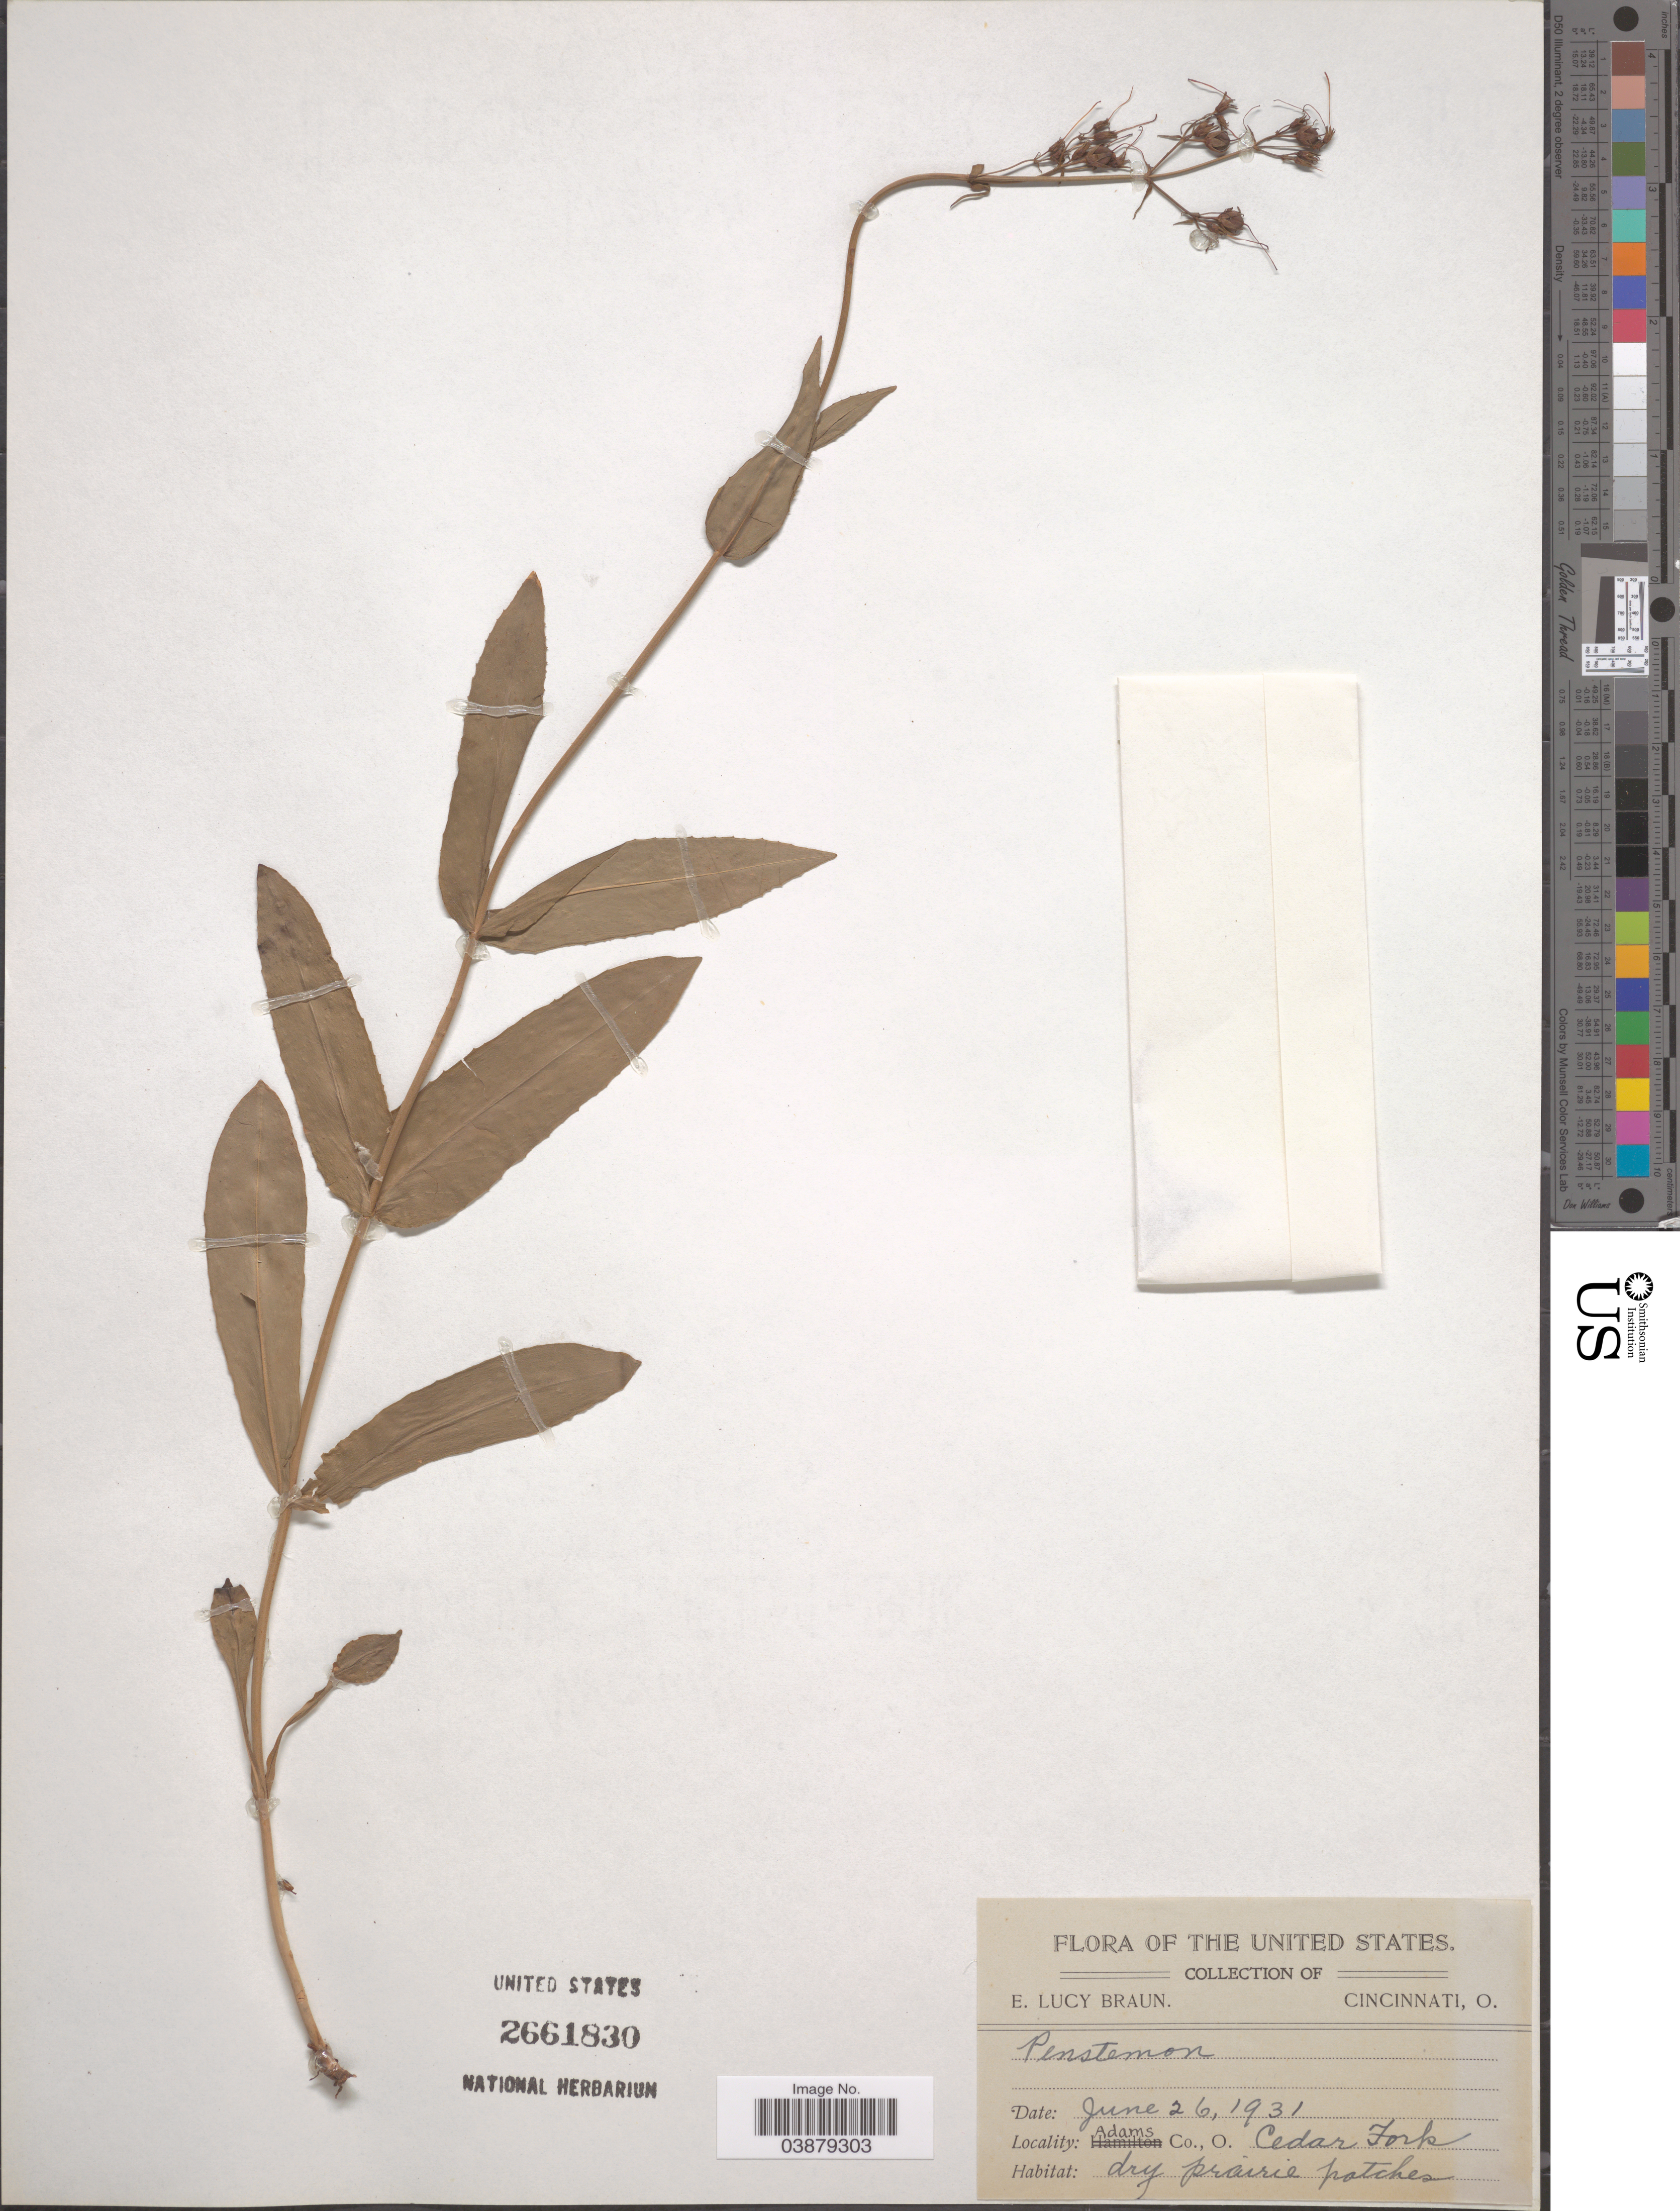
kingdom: Plantae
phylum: Tracheophyta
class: Magnoliopsida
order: Lamiales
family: Plantaginaceae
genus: Penstemon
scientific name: Penstemon sp.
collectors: E. L. Braun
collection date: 1931-06-26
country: United States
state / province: Ohio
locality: Adams Co. Cedar Fork.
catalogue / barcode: US 2661830